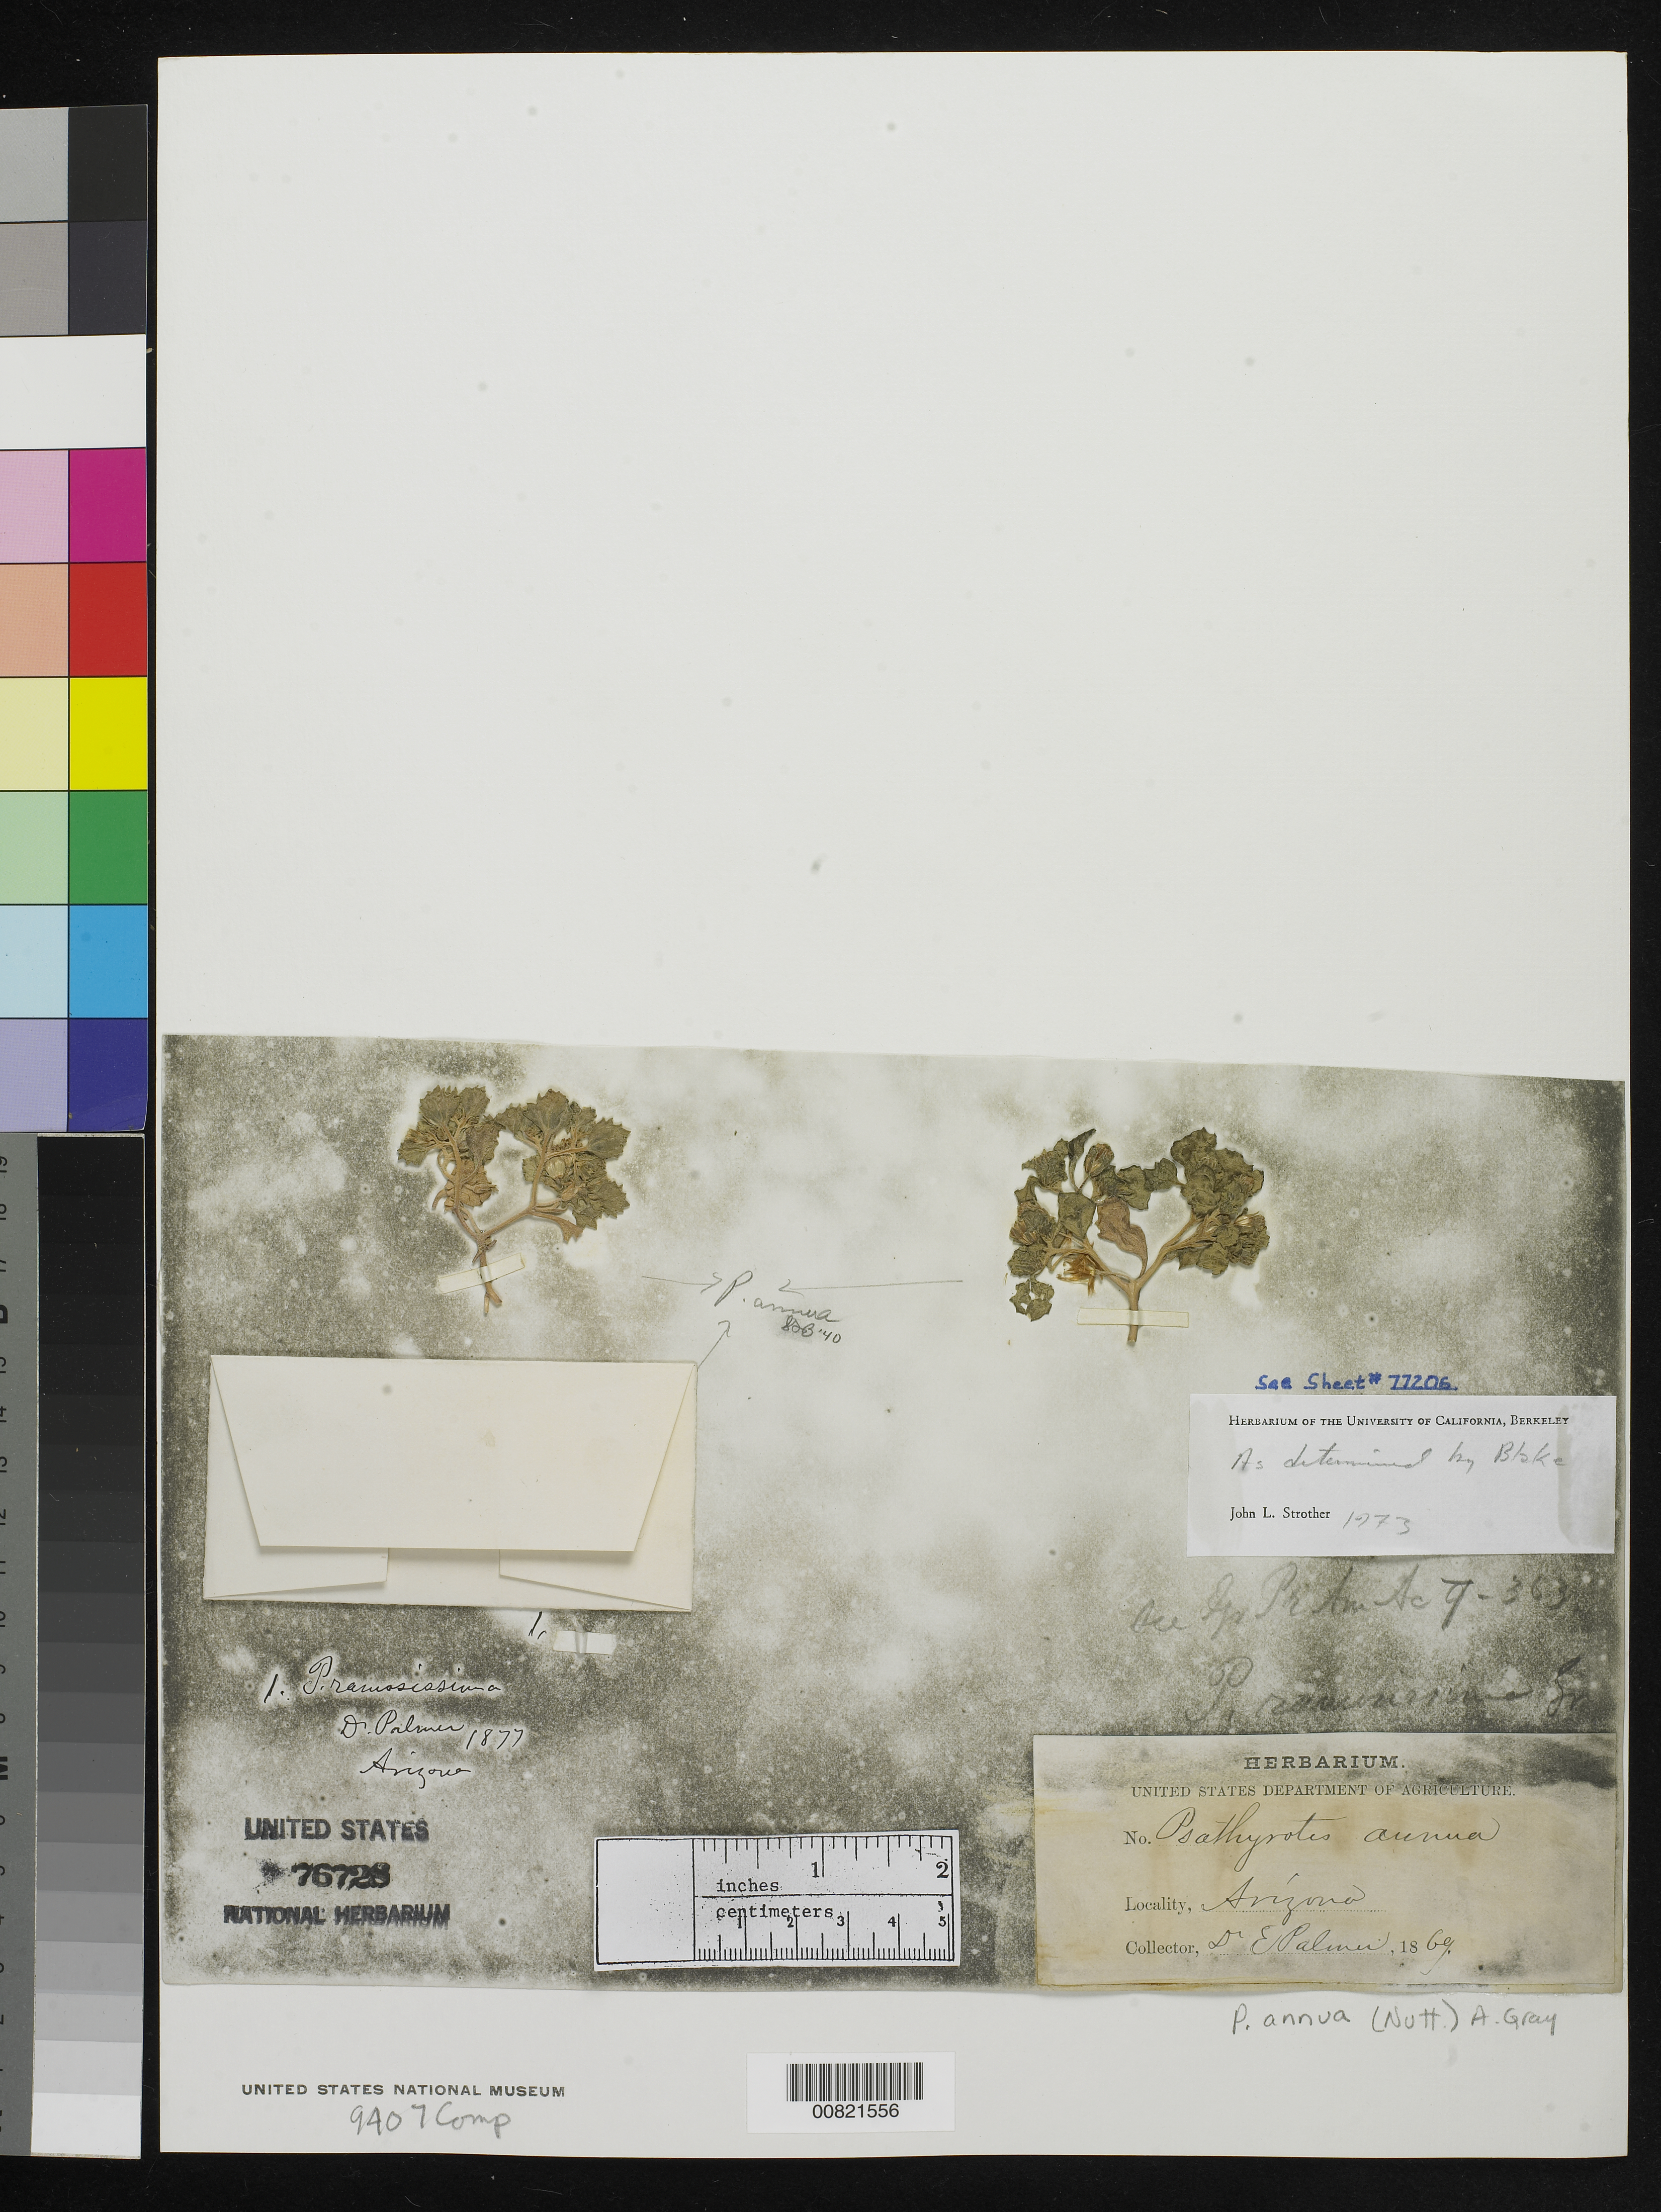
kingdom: Plantae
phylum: Tracheophyta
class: Magnoliopsida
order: Asterales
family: Asteraceae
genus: Psathyrotes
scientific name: Psathyrotes annua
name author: (Nutt.) A. Gray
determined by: Strother, J. L.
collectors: E. Palmer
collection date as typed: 1869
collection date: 1869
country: United States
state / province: Arizona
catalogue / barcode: US 76728